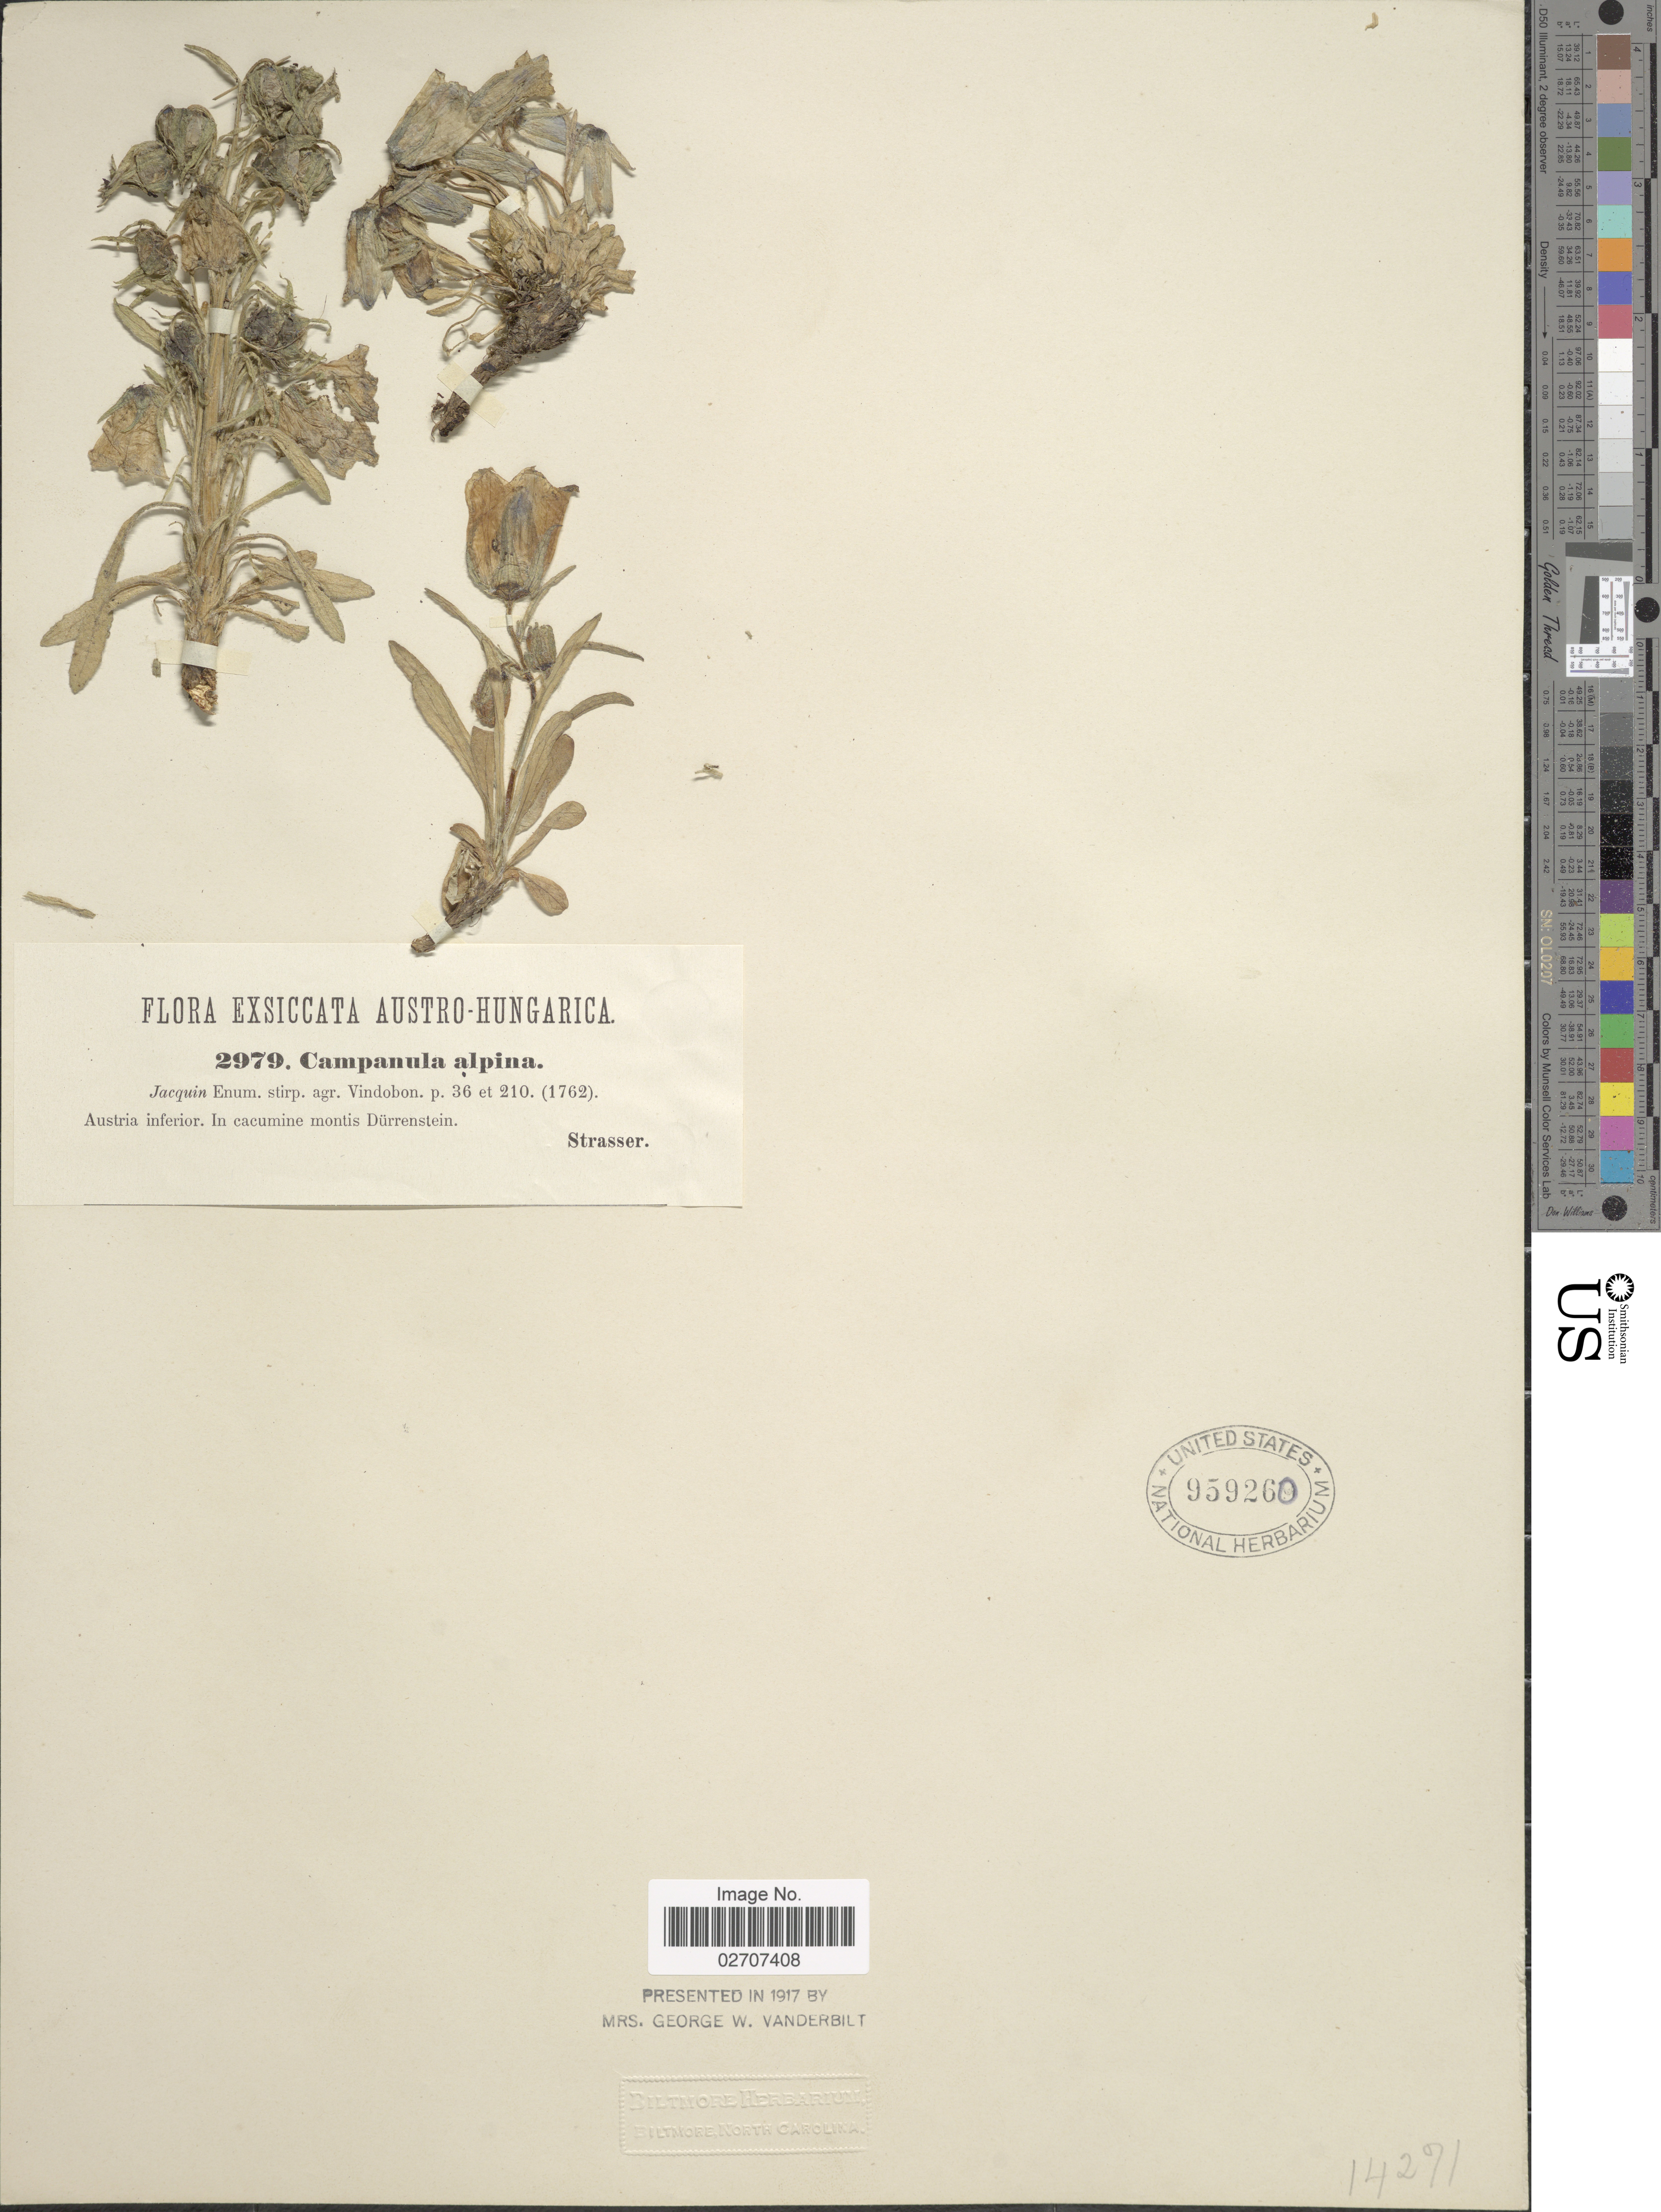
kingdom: Plantae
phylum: Tracheophyta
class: Magnoliopsida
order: Asterales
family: Campanulaceae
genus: Campanula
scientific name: Campanula alpina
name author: Jacq.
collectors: -. Strasser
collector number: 2979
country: Austria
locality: Austro-Hungarica, Austria inferior, in cacumine montis Dürrenstein.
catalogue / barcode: US 959260